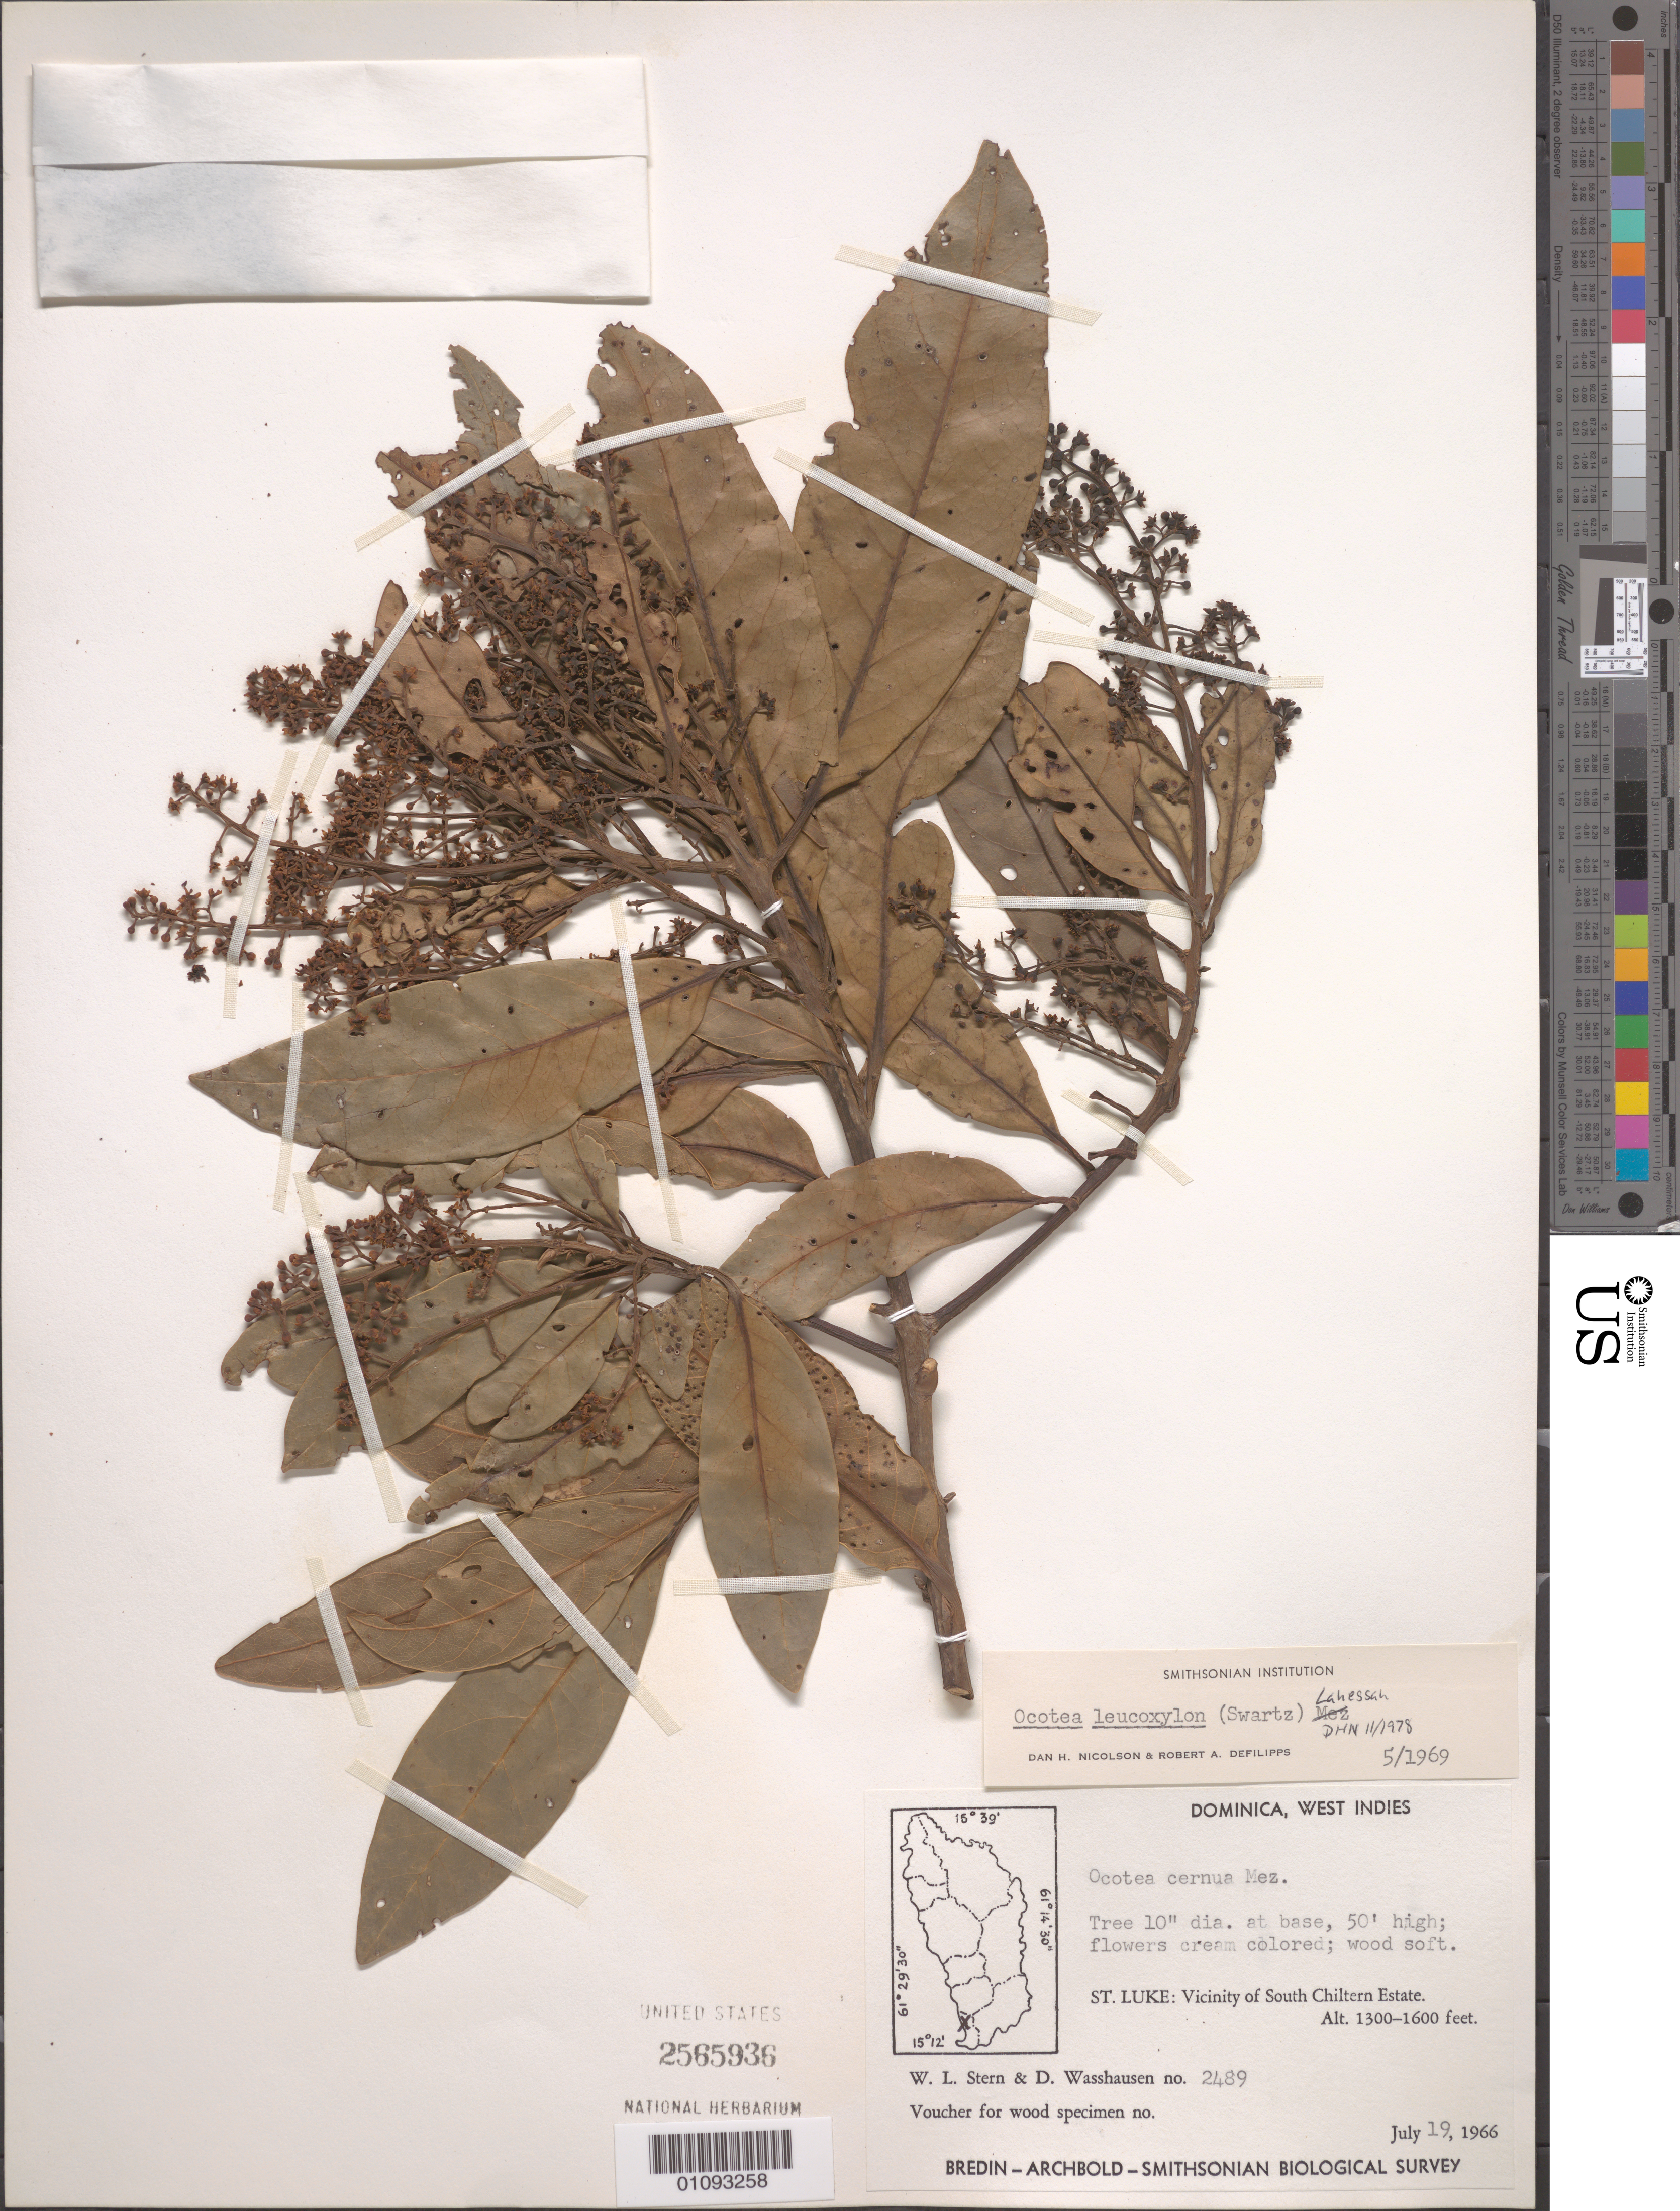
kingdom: Plantae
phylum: Tracheophyta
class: Magnoliopsida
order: Laurales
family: Lauraceae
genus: Ocotea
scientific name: Ocotea leucoxylon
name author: (Sw.) Laness.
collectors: W. L. Stern & D. C. Wasshausen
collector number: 2489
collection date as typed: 19 Jul 1966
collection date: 1966-07-19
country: Dominica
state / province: St. Luke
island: Dominica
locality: S Chiltern Estate.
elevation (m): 396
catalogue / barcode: US 2565936